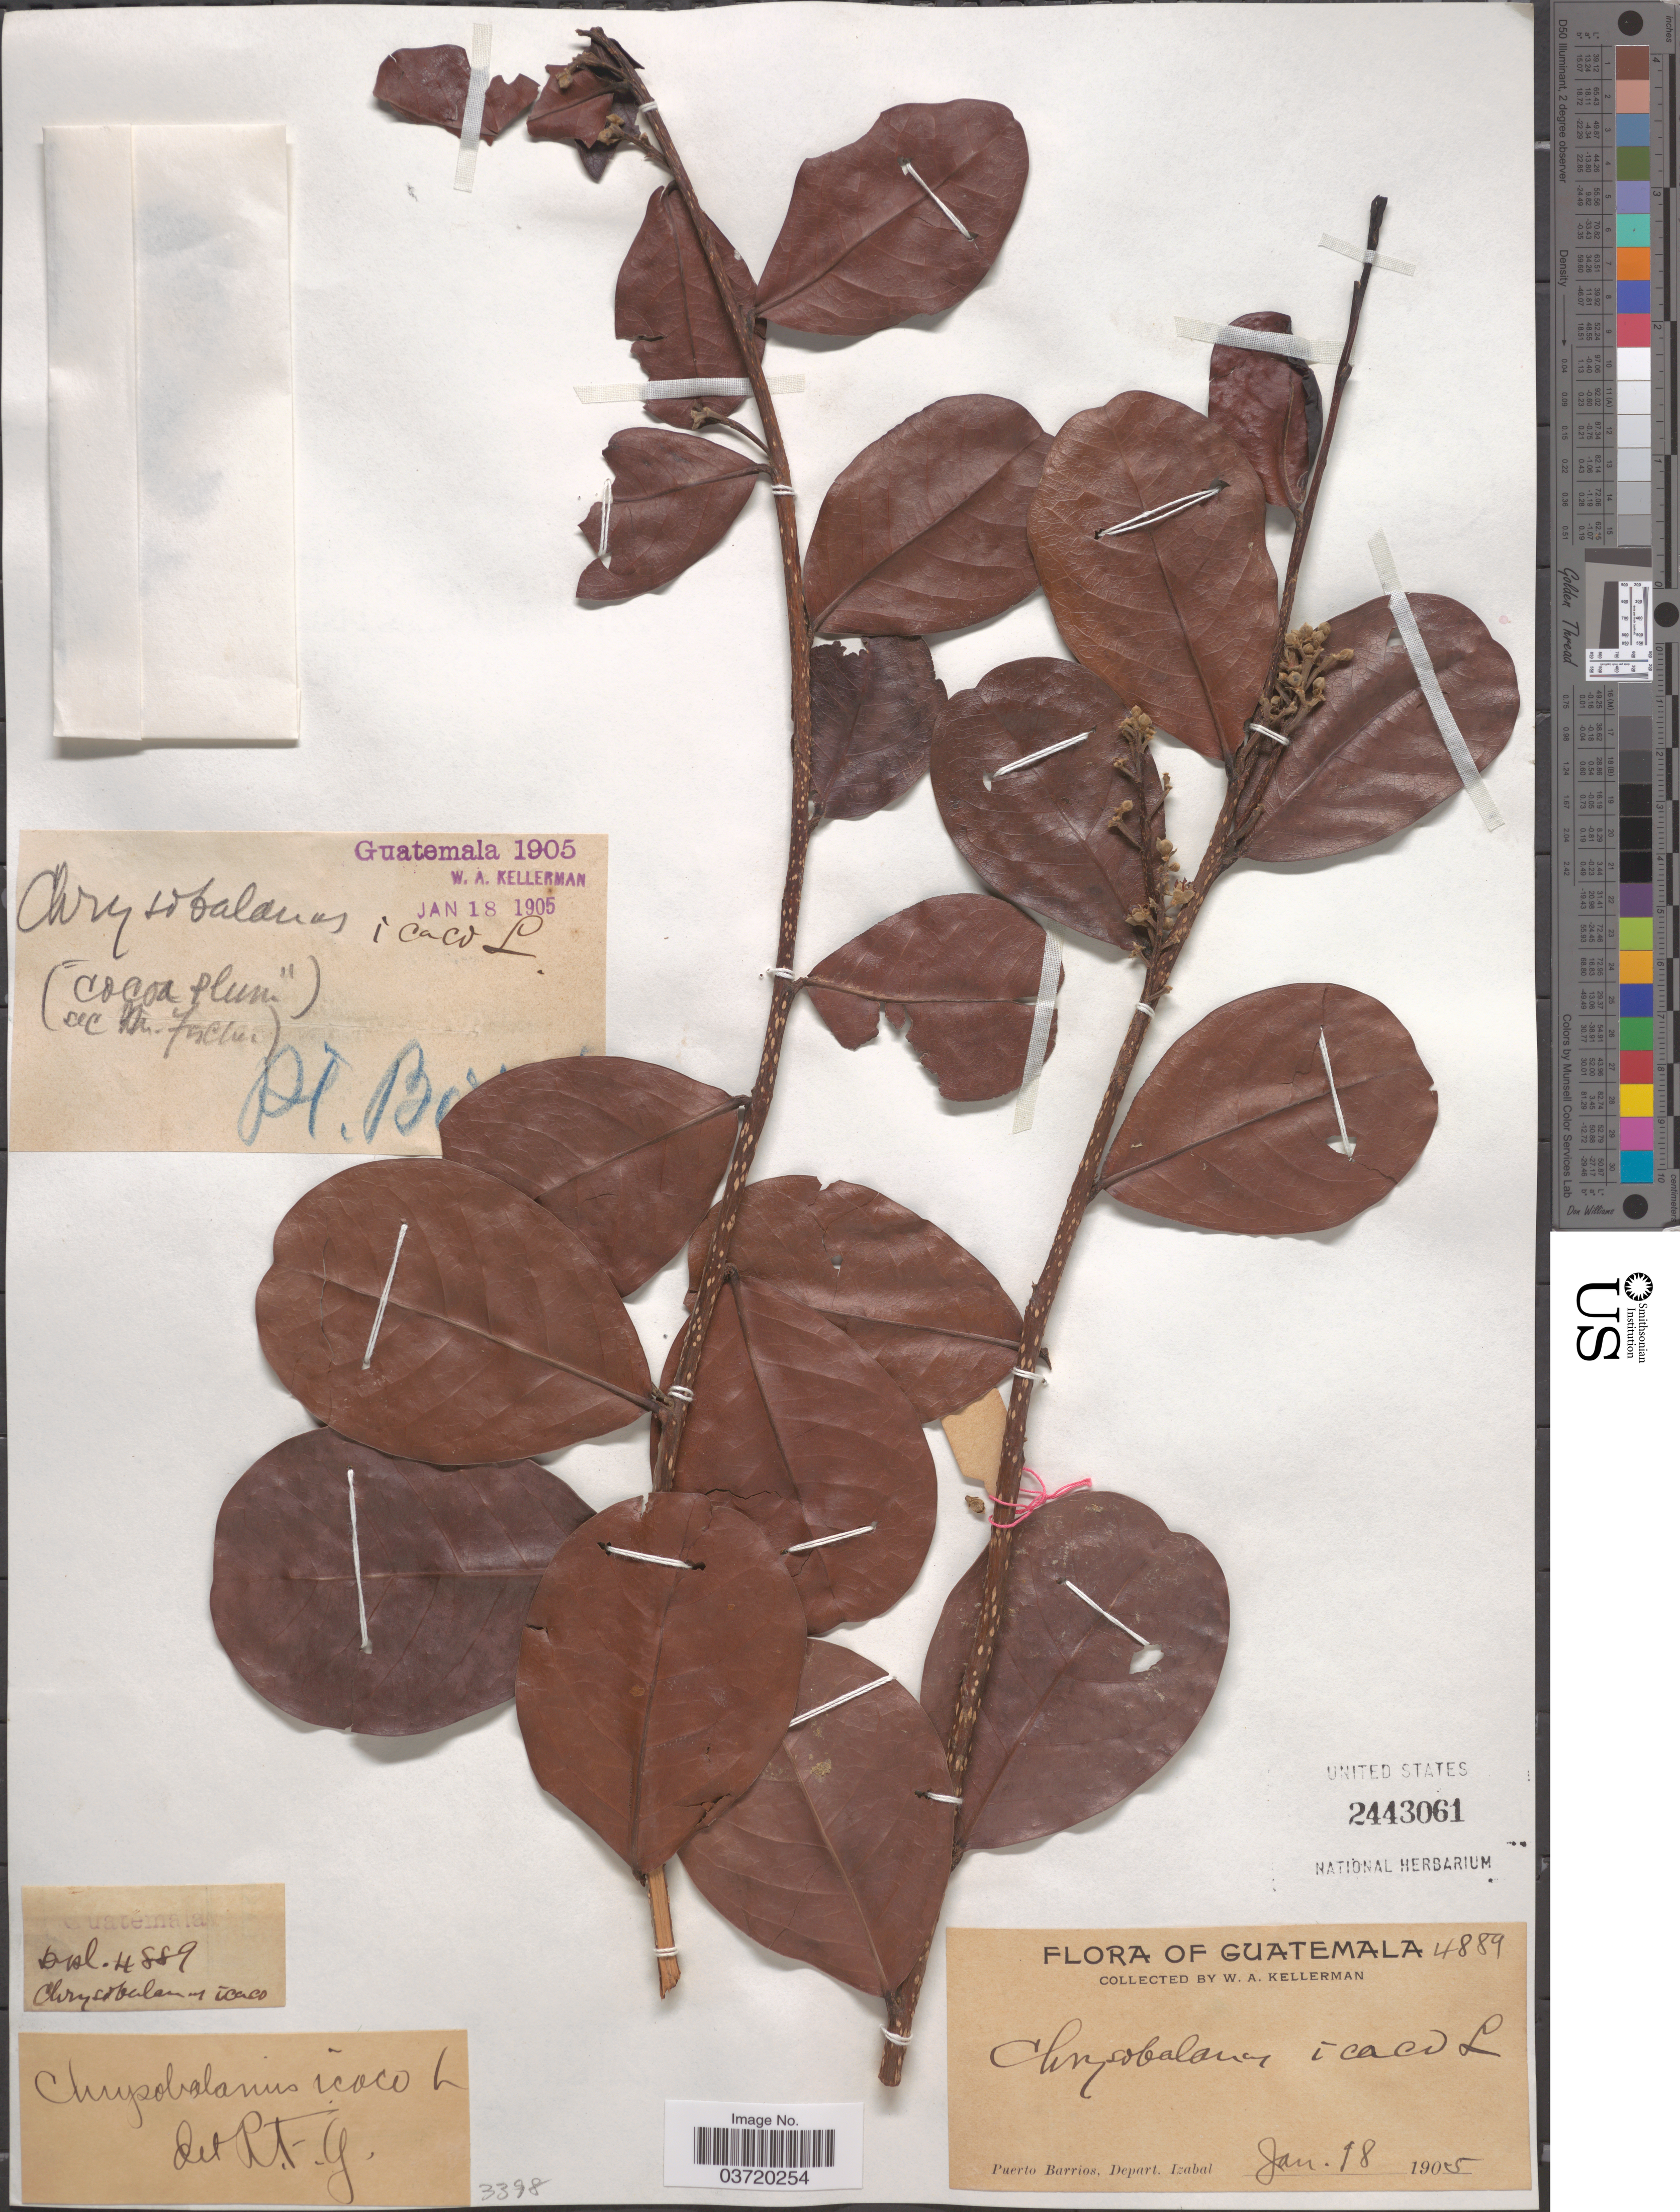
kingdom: Plantae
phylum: Tracheophyta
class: Magnoliopsida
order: Malpighiales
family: Chrysobalanaceae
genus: Chrysobalanus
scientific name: Chrysobalanus icaco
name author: L.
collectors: W. Kellerman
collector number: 4889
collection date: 1905-01-18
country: Guatemala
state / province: Izabal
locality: Puerto Barrios, Depart. Izabal.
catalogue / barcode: US 2443061